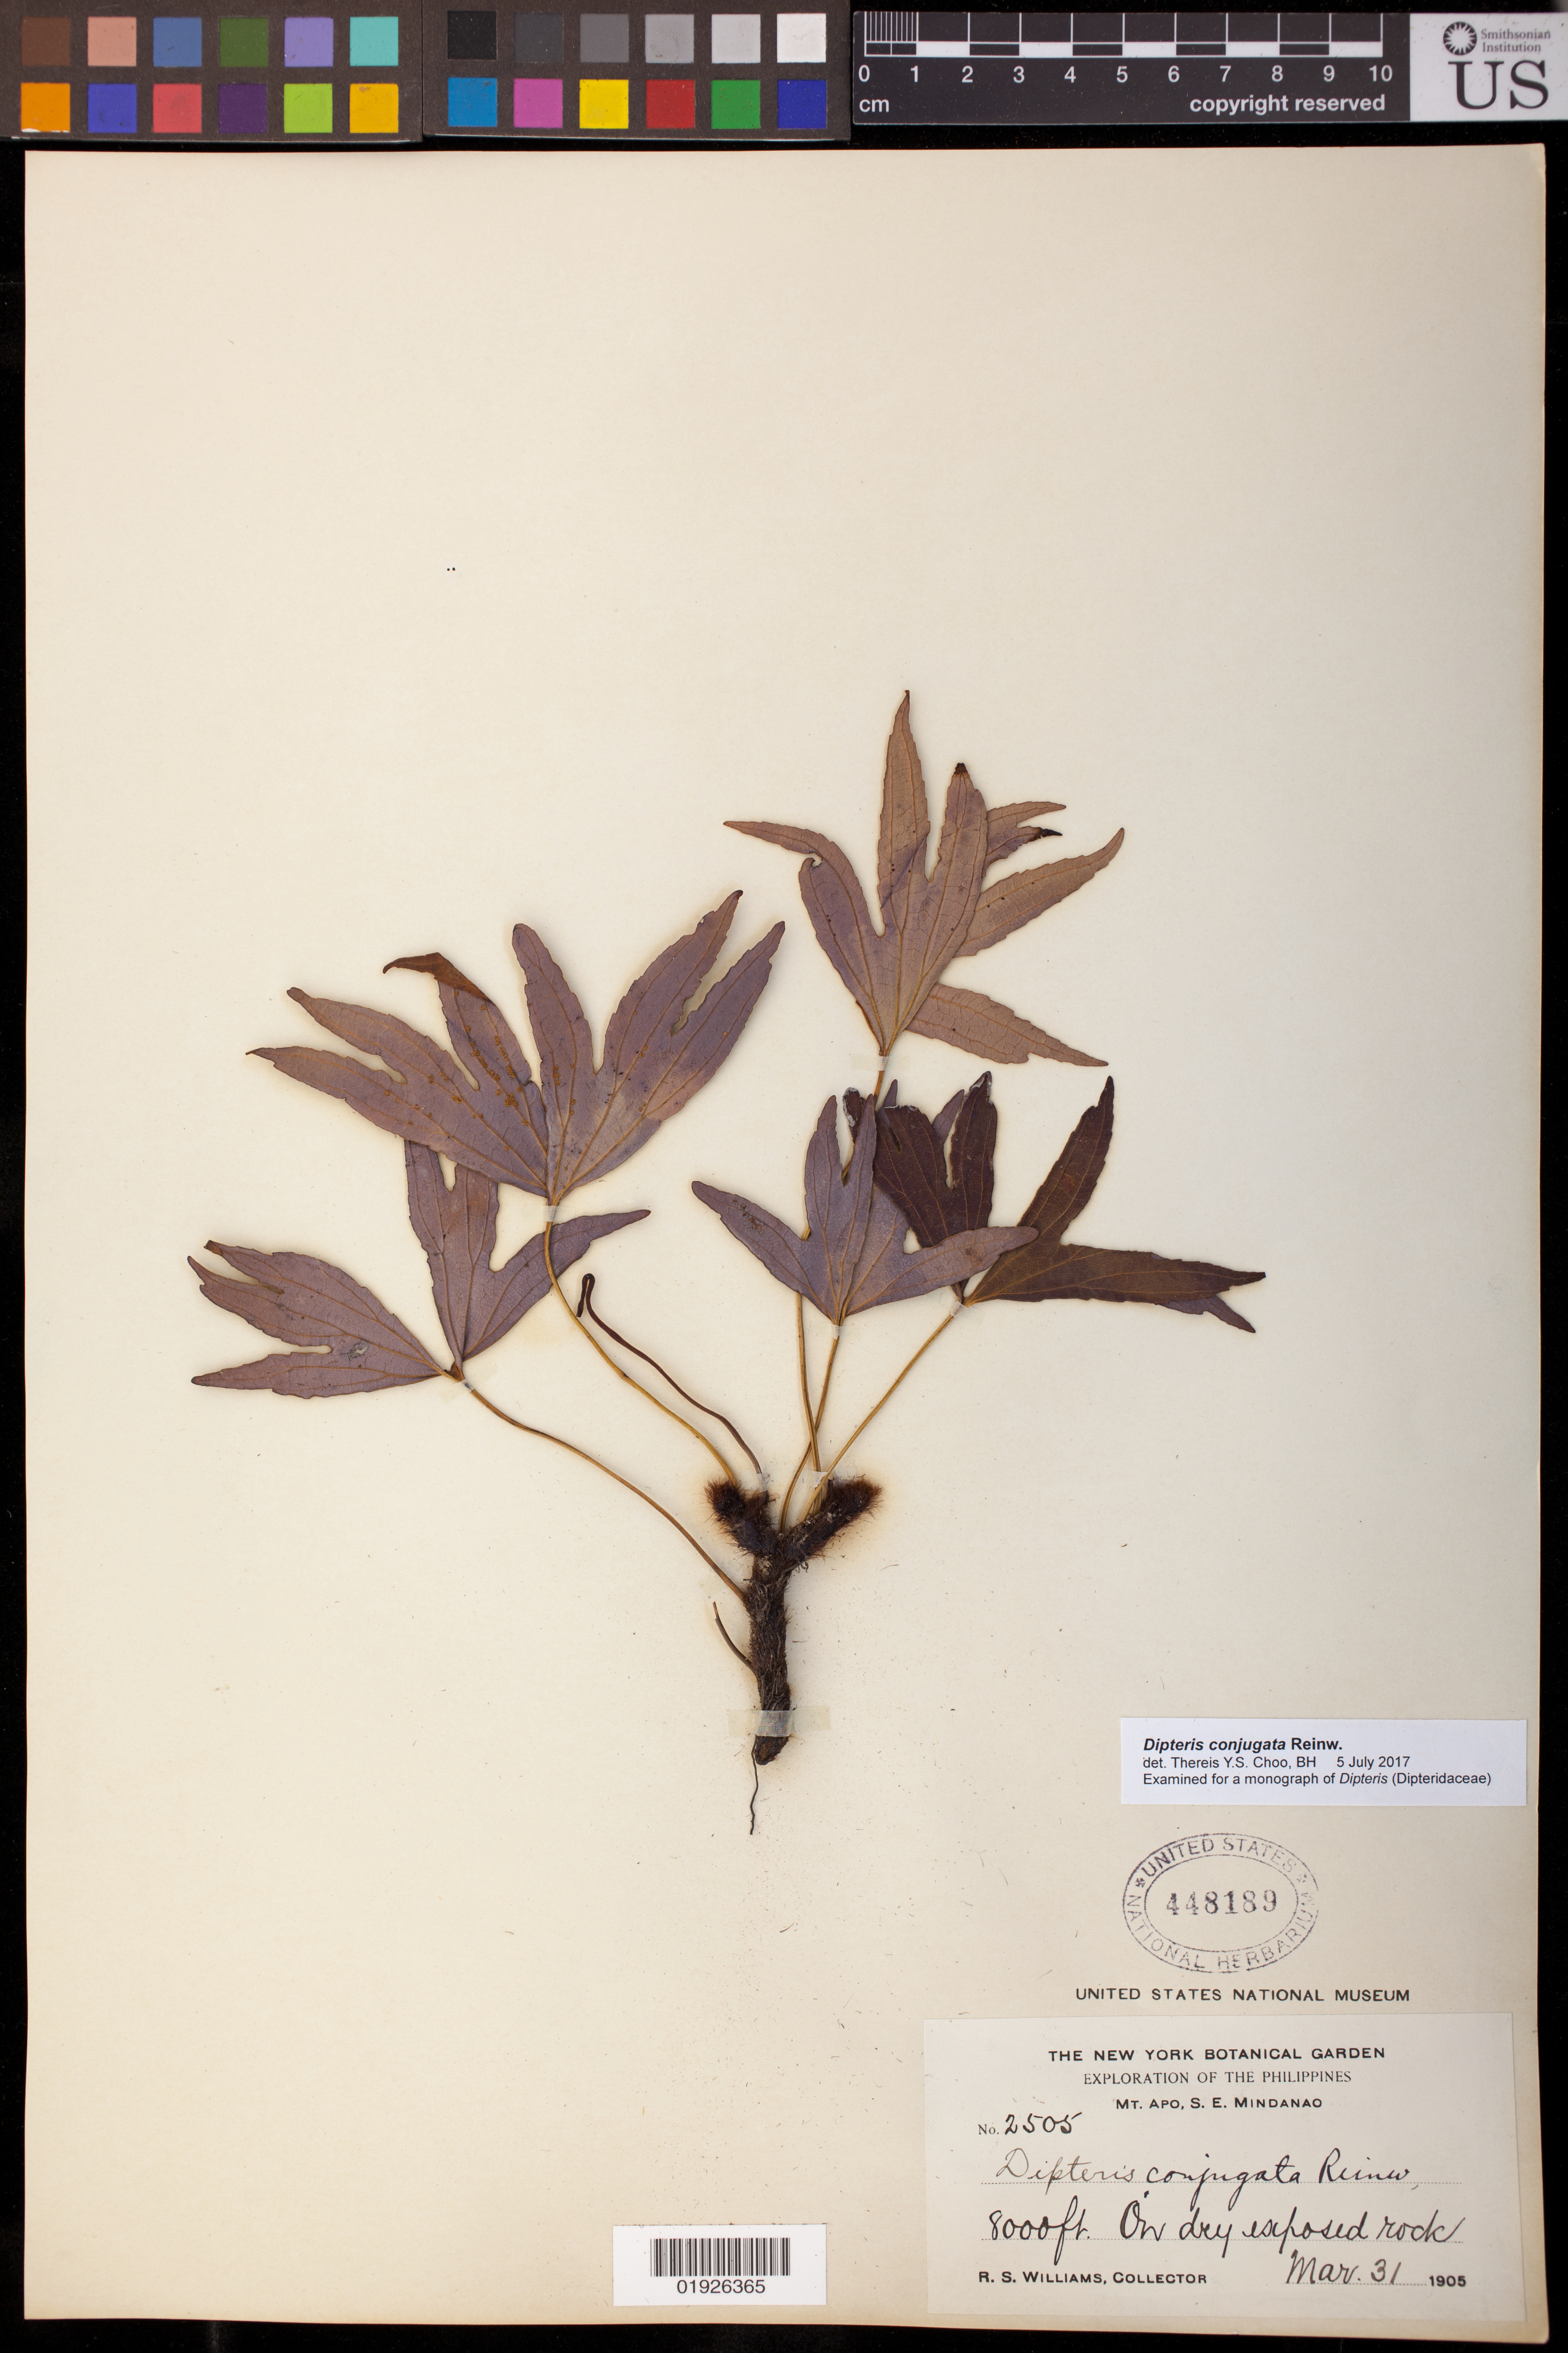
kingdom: Plantae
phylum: Tracheophyta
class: Polypodiopsida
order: Gleicheniales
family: Dipteridaceae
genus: Dipteris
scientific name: Dipteris conjugata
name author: Reinw.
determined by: Choo, Thereis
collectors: R. S. Williams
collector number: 2505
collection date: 1905-03-31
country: Philippines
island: Mindanao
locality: Mt. Apo, S.E. Mindanao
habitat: On dry exposed rock.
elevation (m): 2438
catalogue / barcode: US 448189